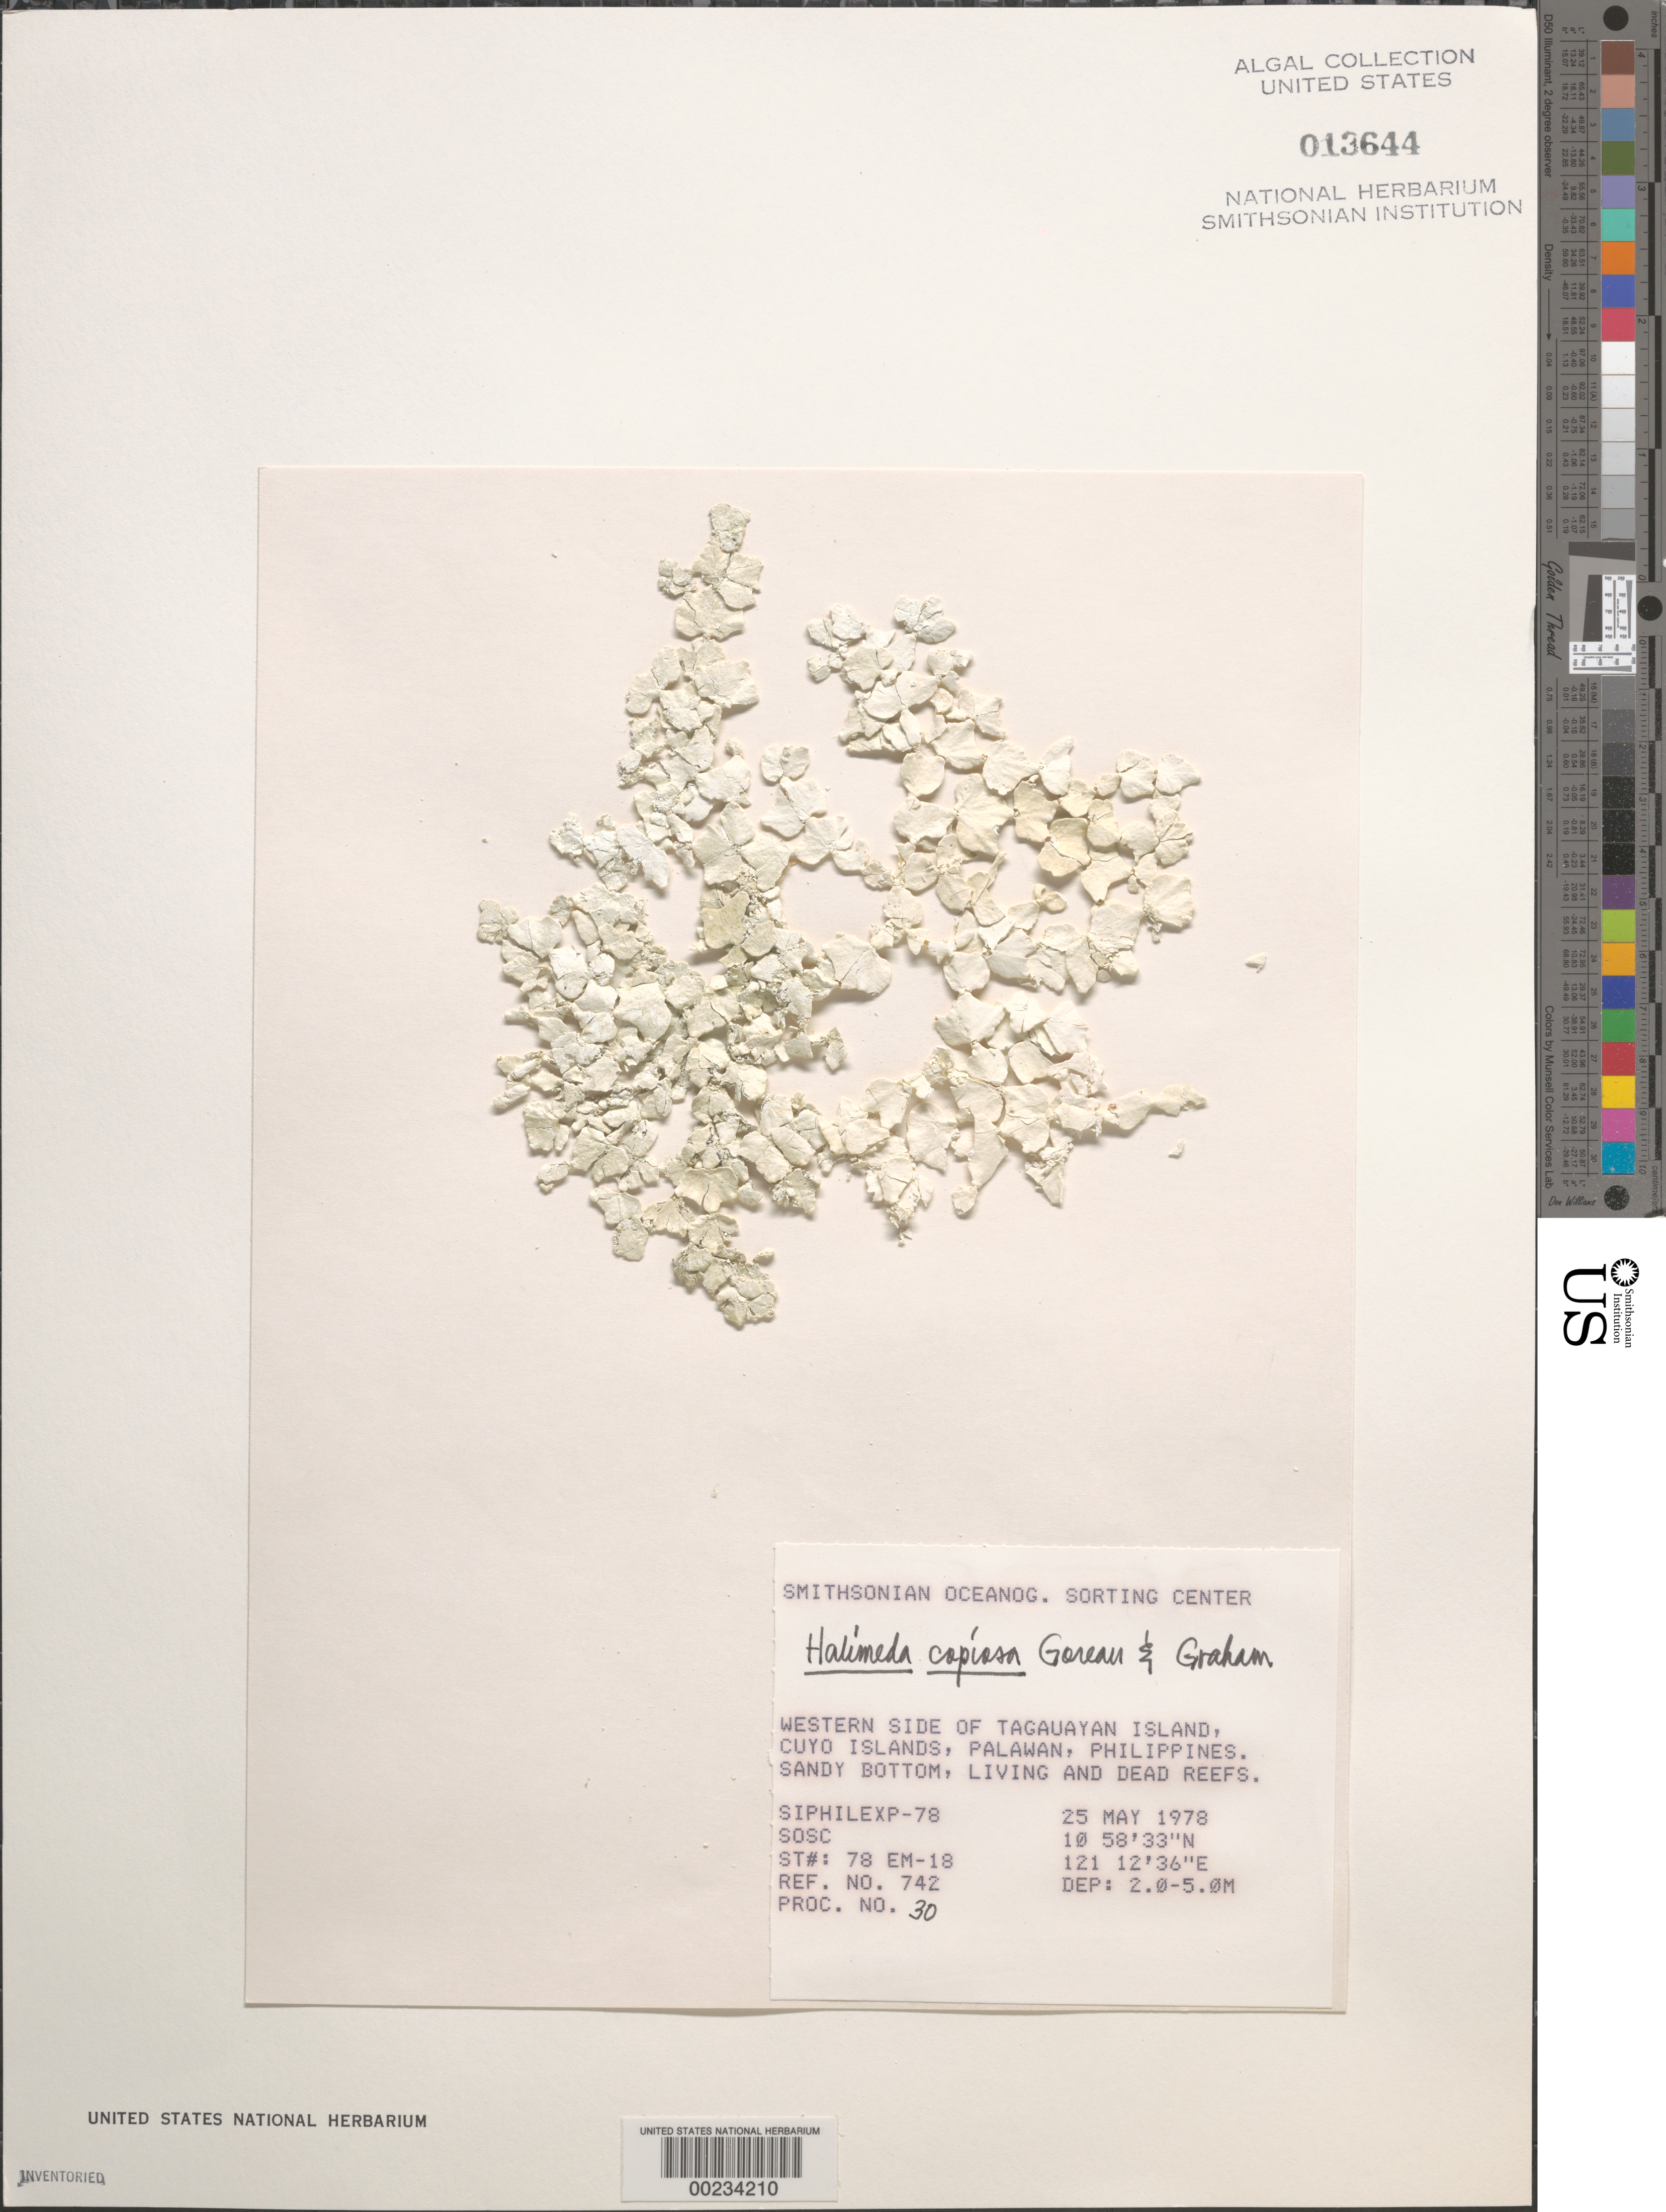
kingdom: Plantae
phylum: Chlorophyta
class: Ulvophyceae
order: Bryopsidales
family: Halimedaceae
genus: Halimeda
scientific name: Halimeda copiosa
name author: Goreau & E.A. Graham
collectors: SOSC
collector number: Station 78 Em-18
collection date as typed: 25 May 1978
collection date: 1978-05-25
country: Philippines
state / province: Mimaropa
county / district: Palawan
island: Tagauayan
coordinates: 10 58' 33" N, 121 12' 36" E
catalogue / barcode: US 13644